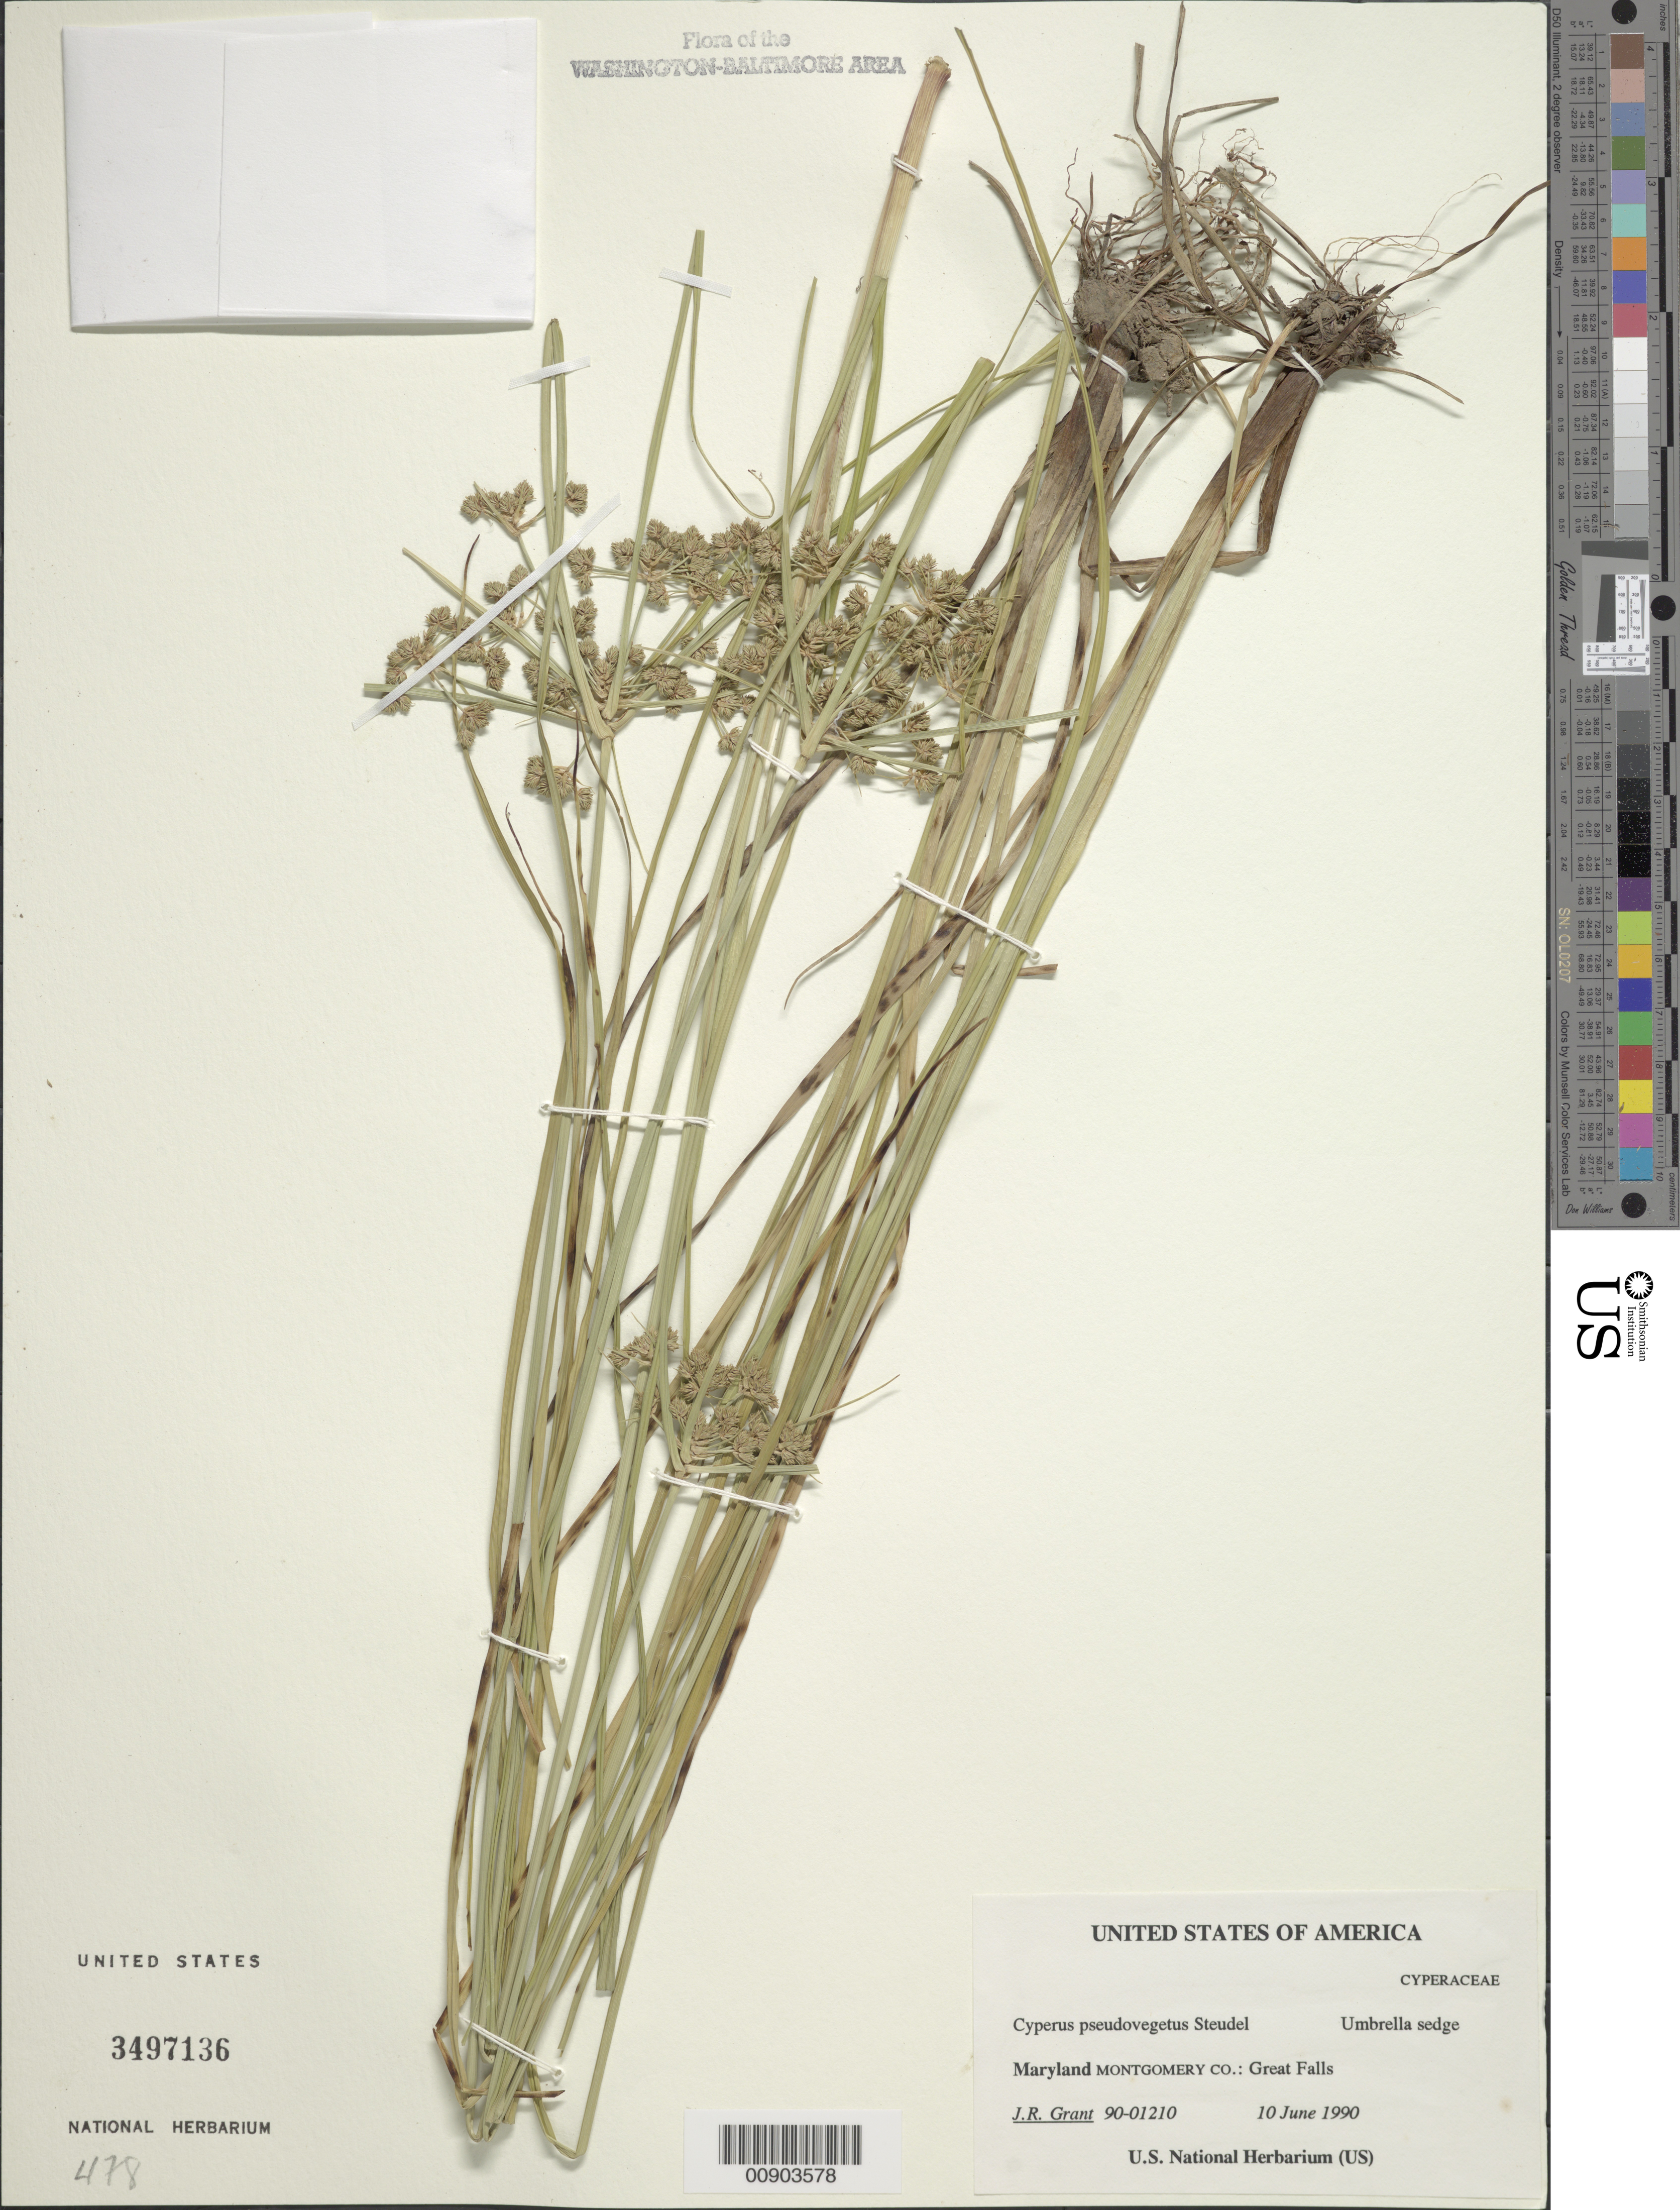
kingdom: Plantae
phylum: Tracheophyta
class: Liliopsida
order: Poales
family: Cyperaceae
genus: Cyperus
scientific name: Cyperus pseudovegetus Steud.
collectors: J. R. Grant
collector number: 90-01210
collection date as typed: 10 June 1990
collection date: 1990-06-10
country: United States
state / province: Maryland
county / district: Montgomery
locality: Great Falls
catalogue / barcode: US 3497136